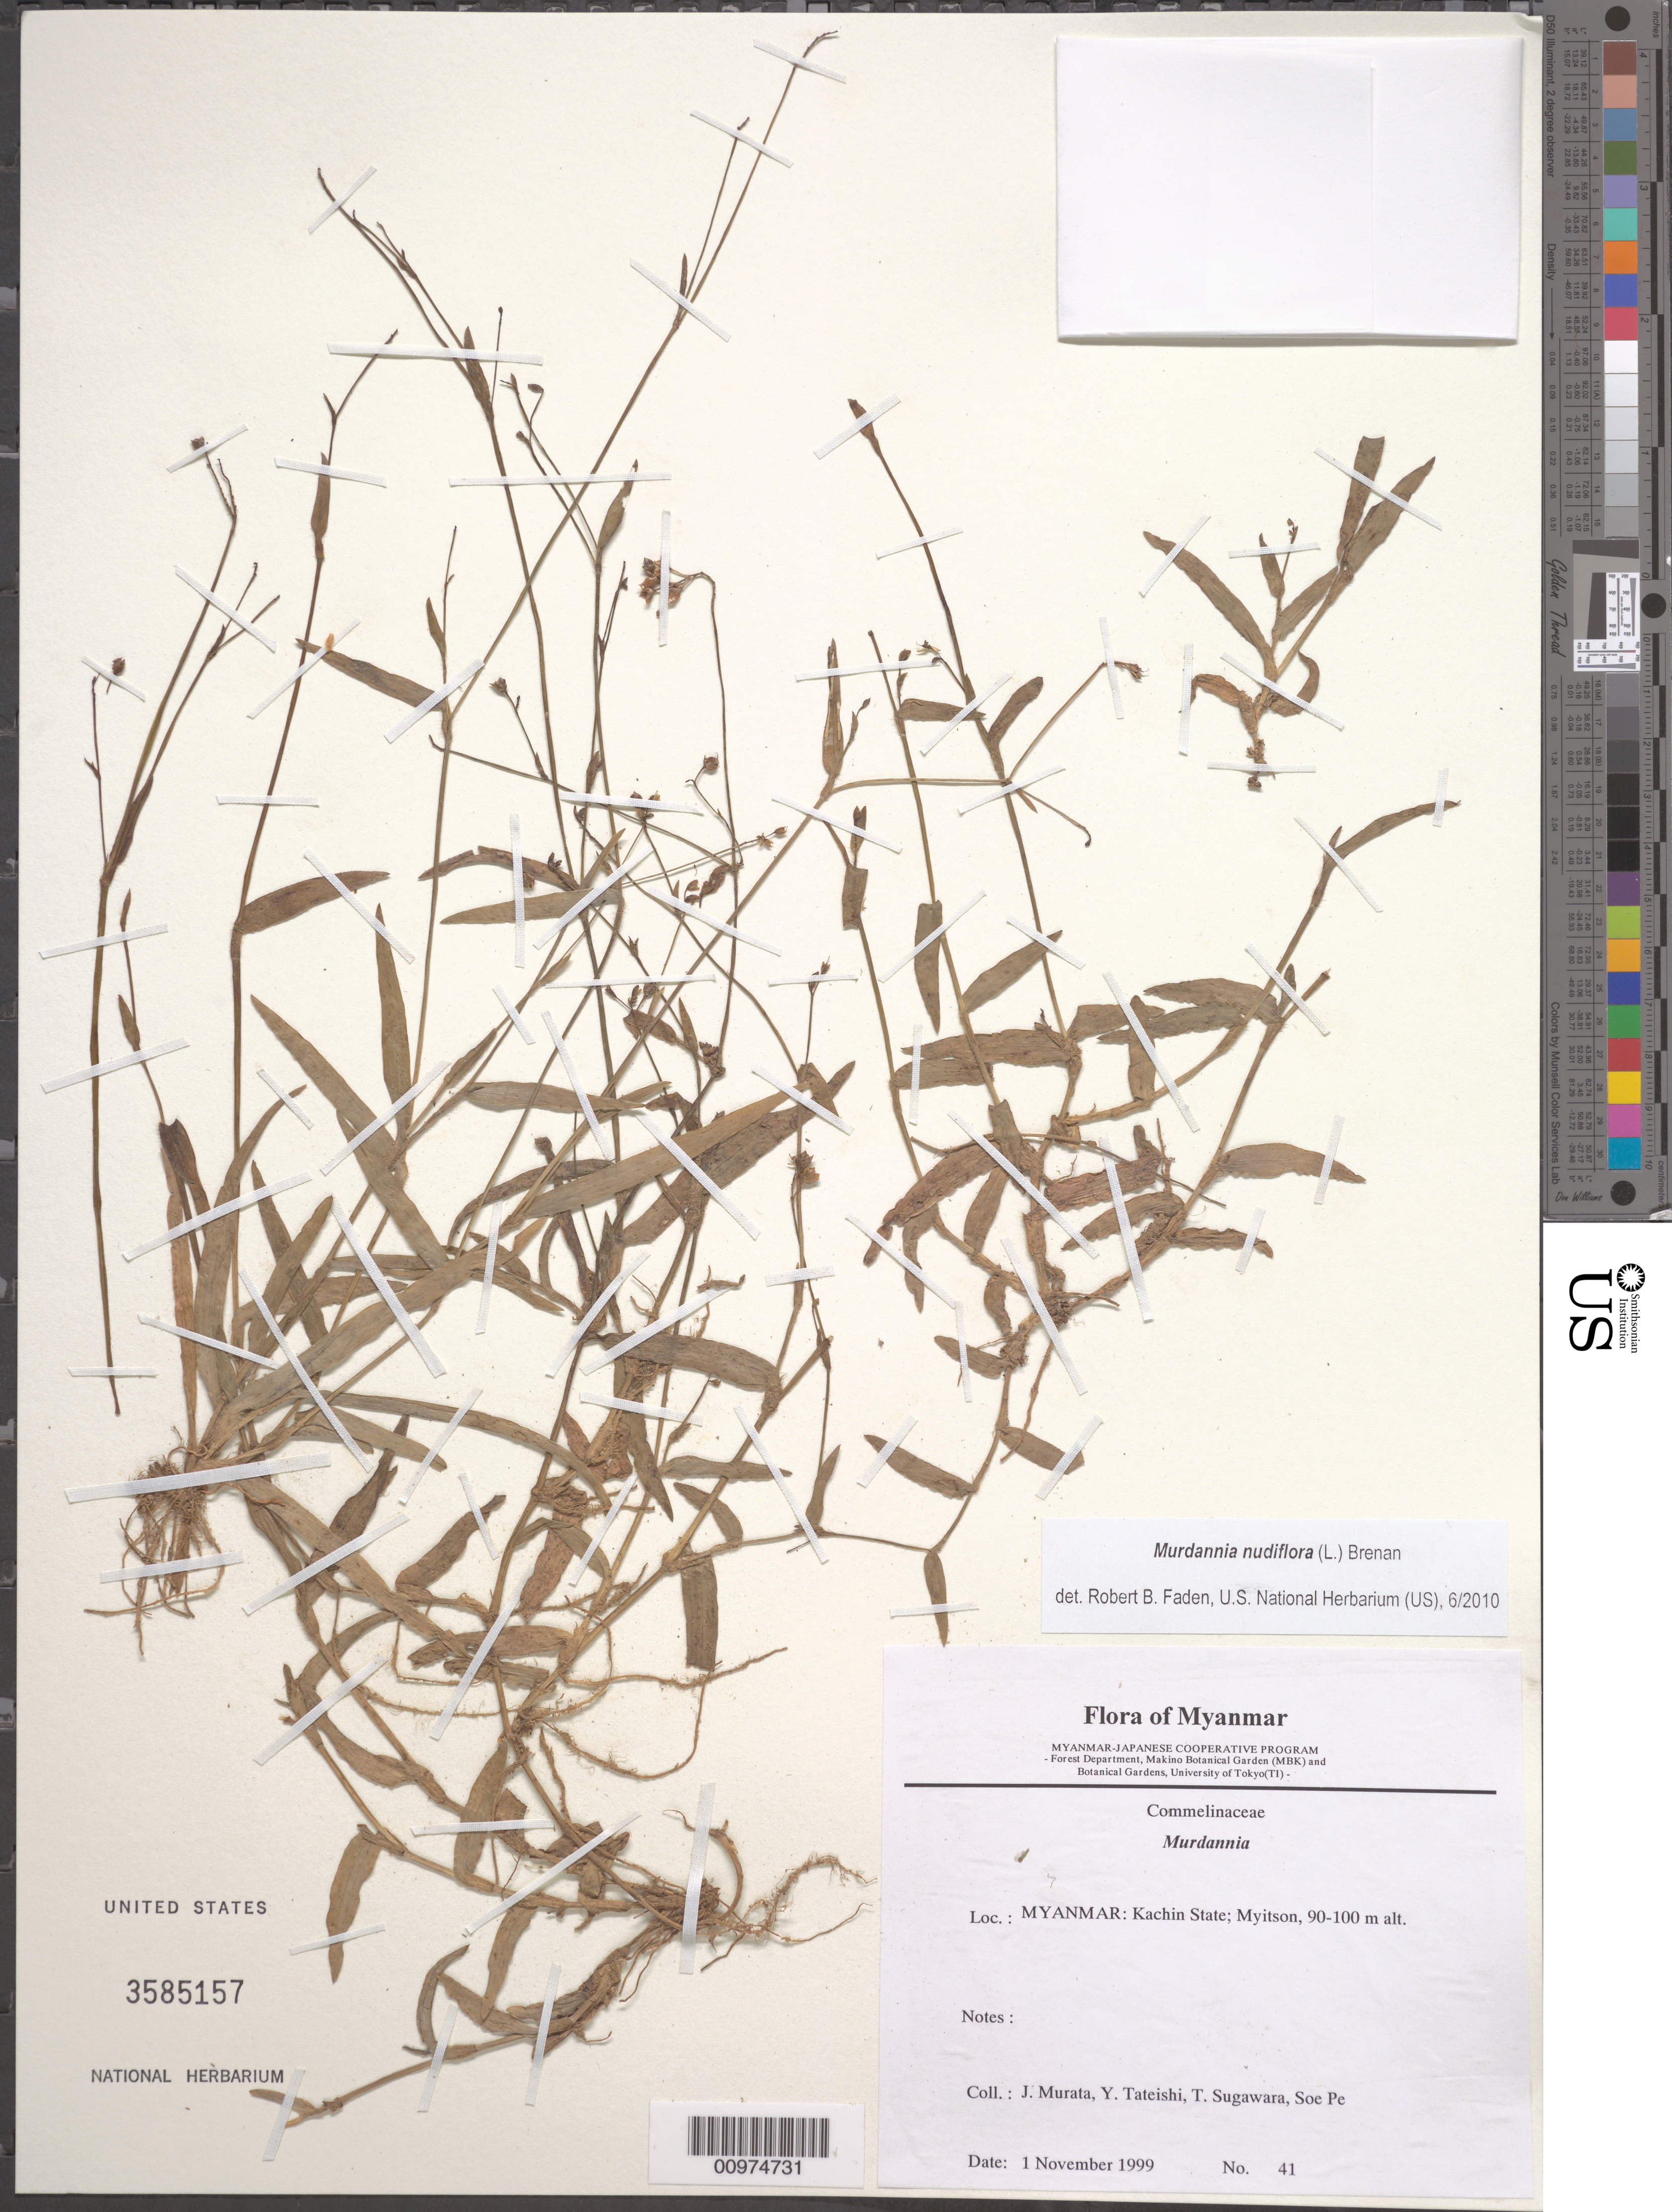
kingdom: Plantae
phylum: Tracheophyta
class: Liliopsida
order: Commelinales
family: Commelinaceae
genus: Murdannia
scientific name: Murdannia sp.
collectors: J. Murata, Y. Tateishi, T. Sugawara & Soe Pe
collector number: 41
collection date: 1999-11-01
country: Myanmar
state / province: Kachin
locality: Myitson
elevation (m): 90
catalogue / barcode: US 3585157